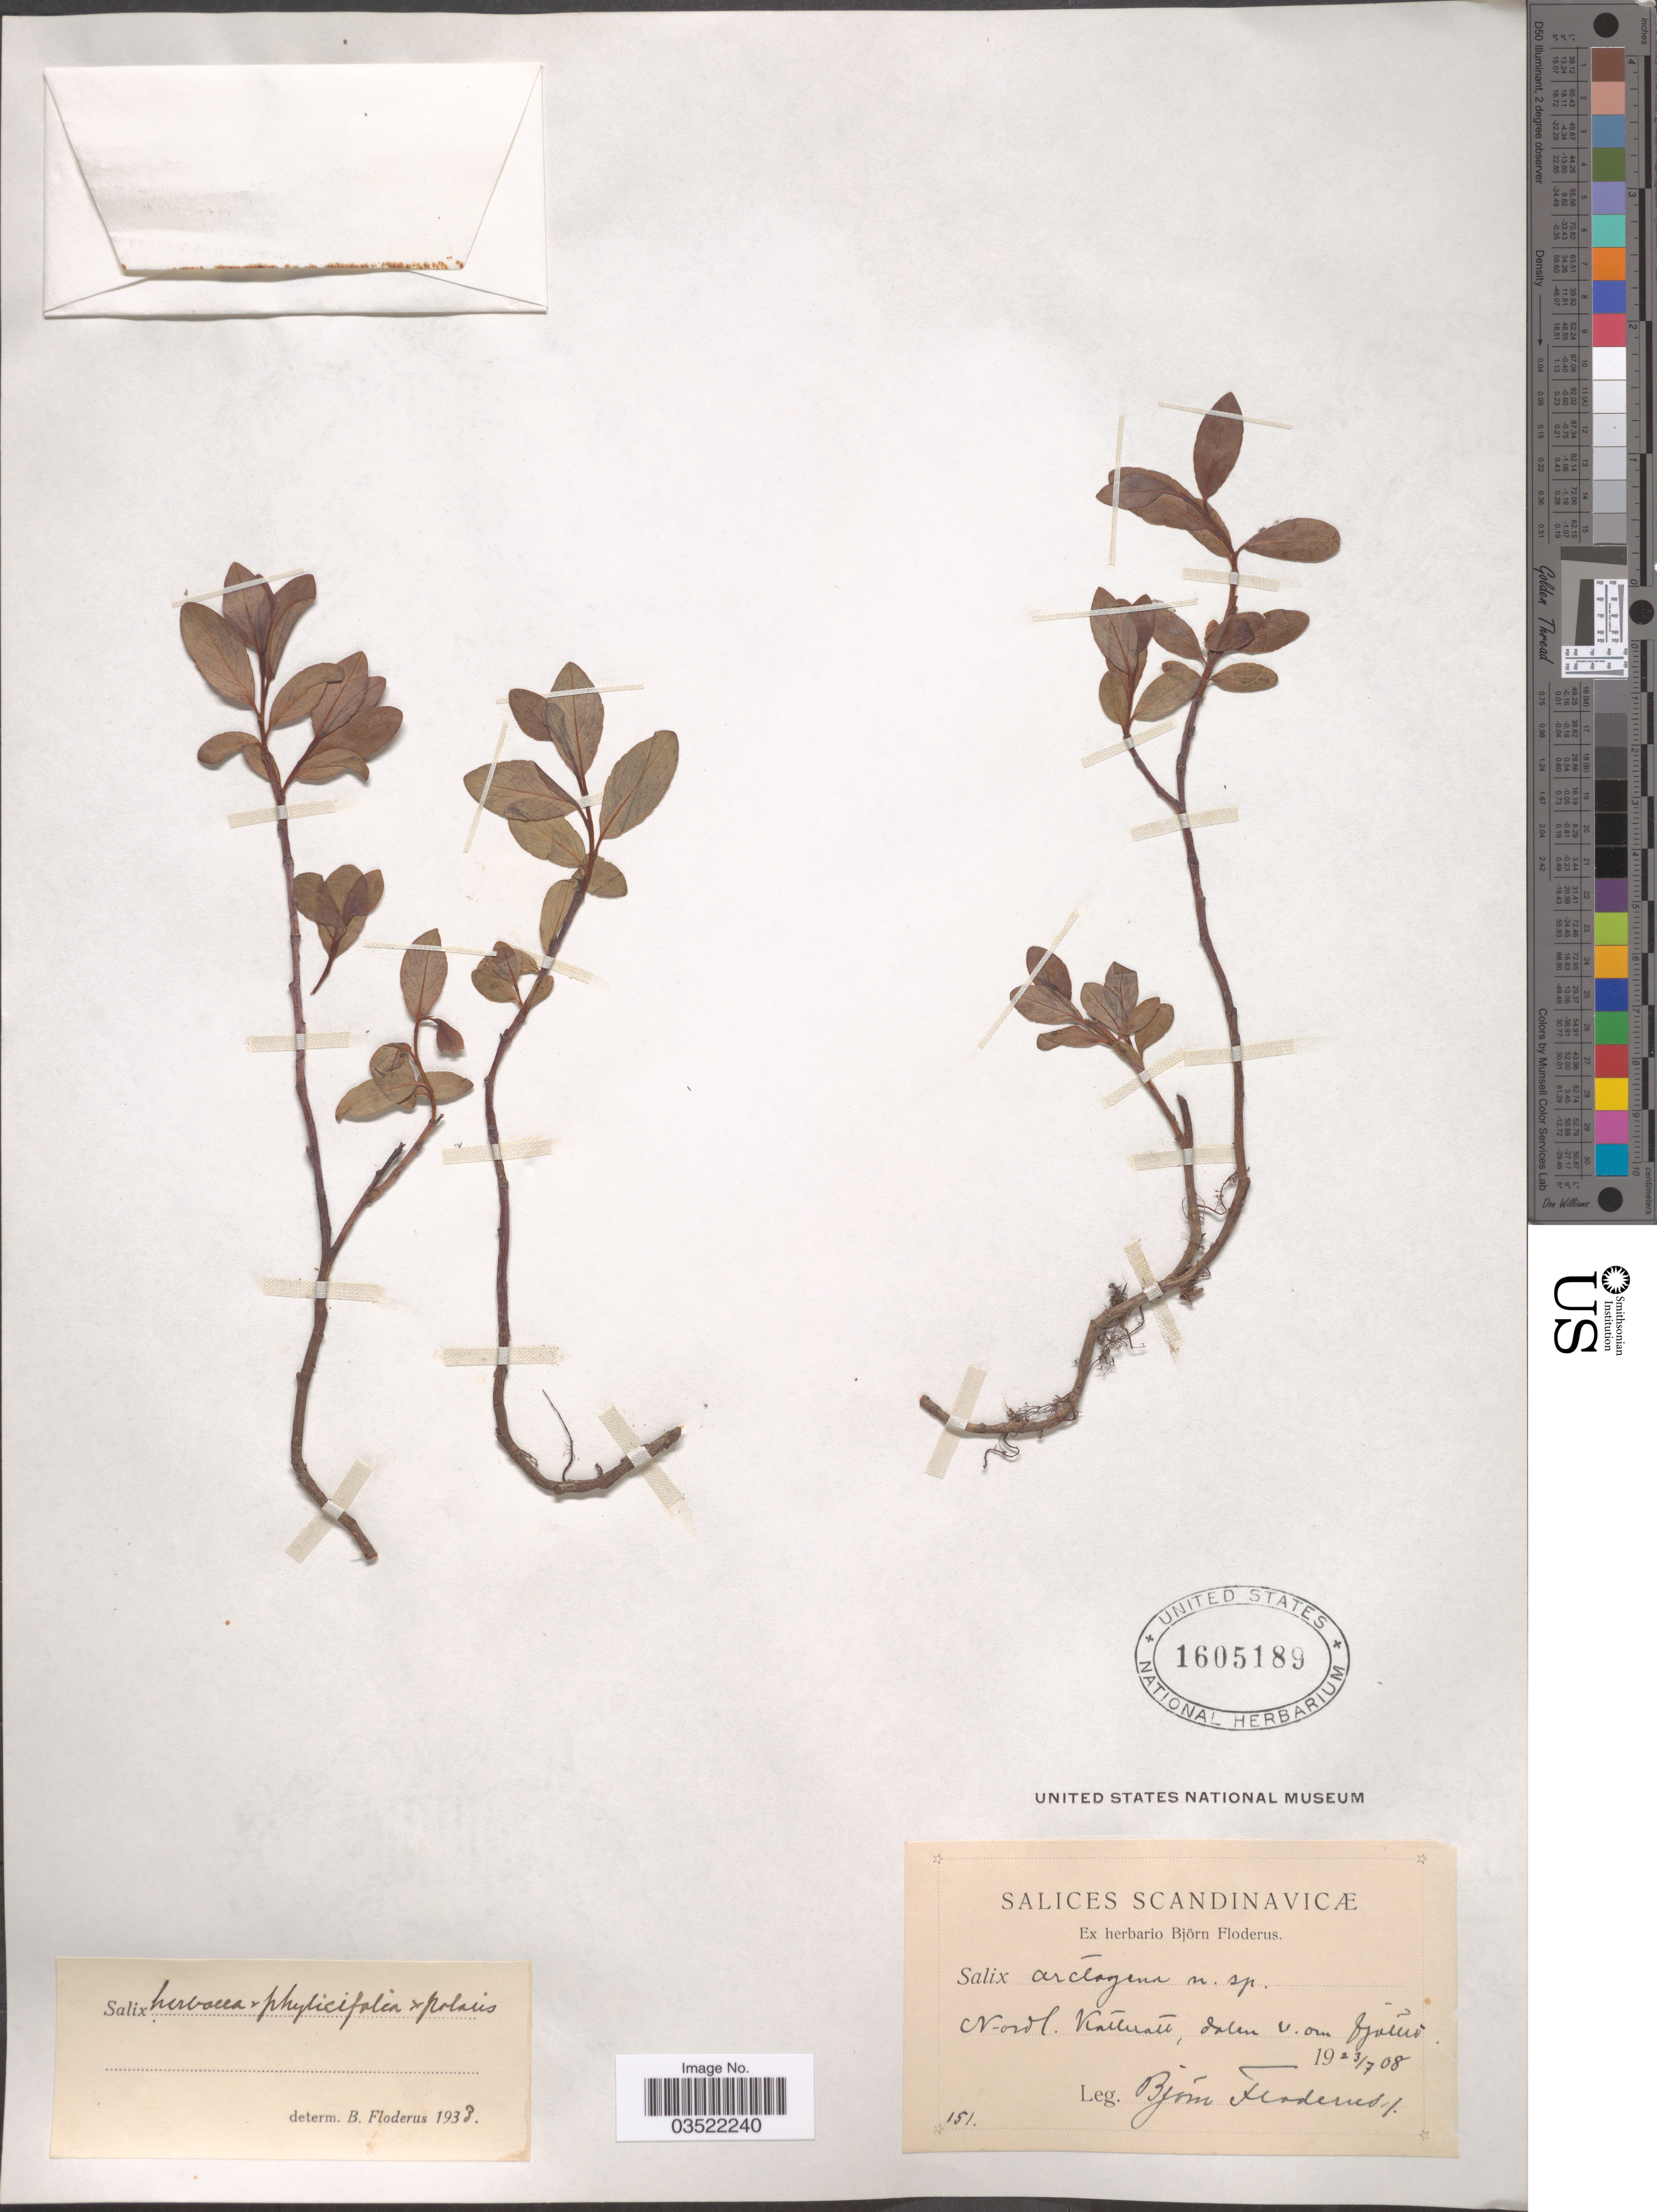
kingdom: Plantae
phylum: Tracheophyta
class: Magnoliopsida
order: Malpighiales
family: Salicaceae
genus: Salix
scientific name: Salix herbacea x S. phylicifolia L. x S. polaris Wahlenb.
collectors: B. G. O. Floderus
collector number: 151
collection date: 1908-07-23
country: Norway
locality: Scandinavicæ. N-ordl. Katteratt, dalen v. om fjallet.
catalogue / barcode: US 1605189